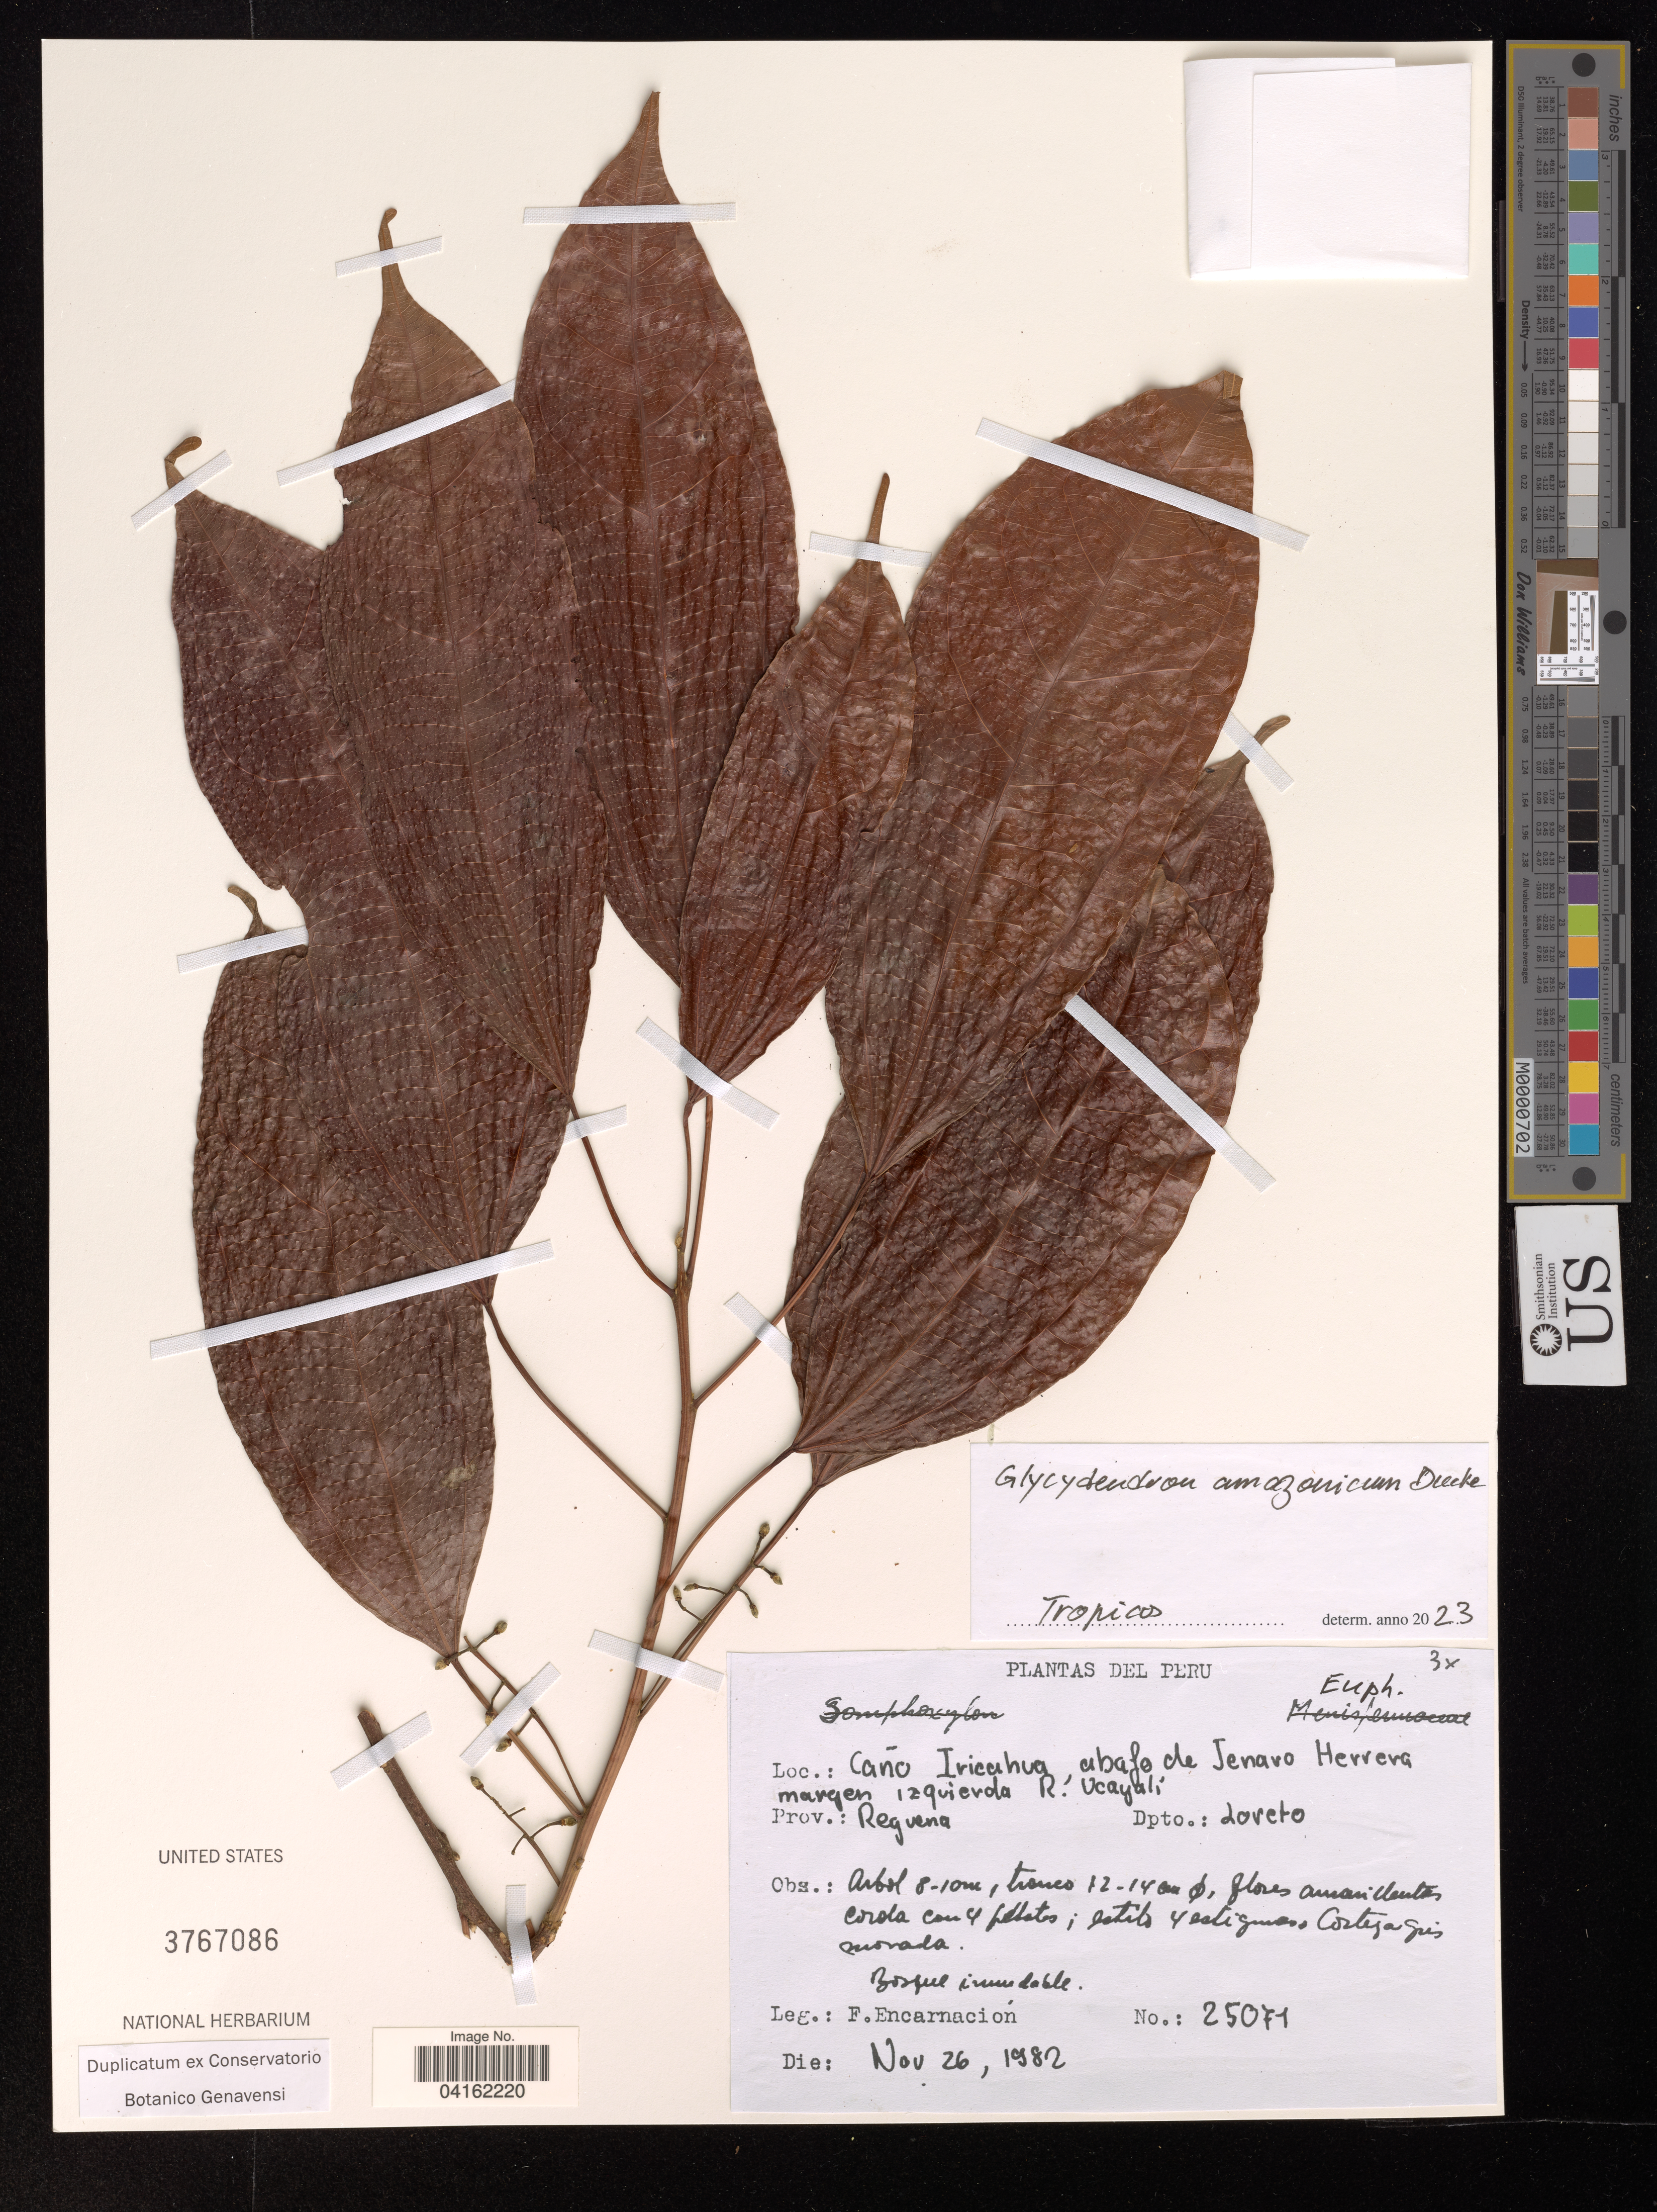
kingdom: Plantae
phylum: Tracheophyta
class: Magnoliopsida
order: Malpighiales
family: Euphorbiaceae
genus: Glycydendron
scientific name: Glycydendron amazonicum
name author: Ducke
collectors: F. Encarnación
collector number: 25071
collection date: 1982-11-26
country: Peru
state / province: Loreto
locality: Caño Iricahua, abajo de Jenaro Herrera margen izquierda R. Ucayali. Prov.: Requena.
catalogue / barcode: US 3767086